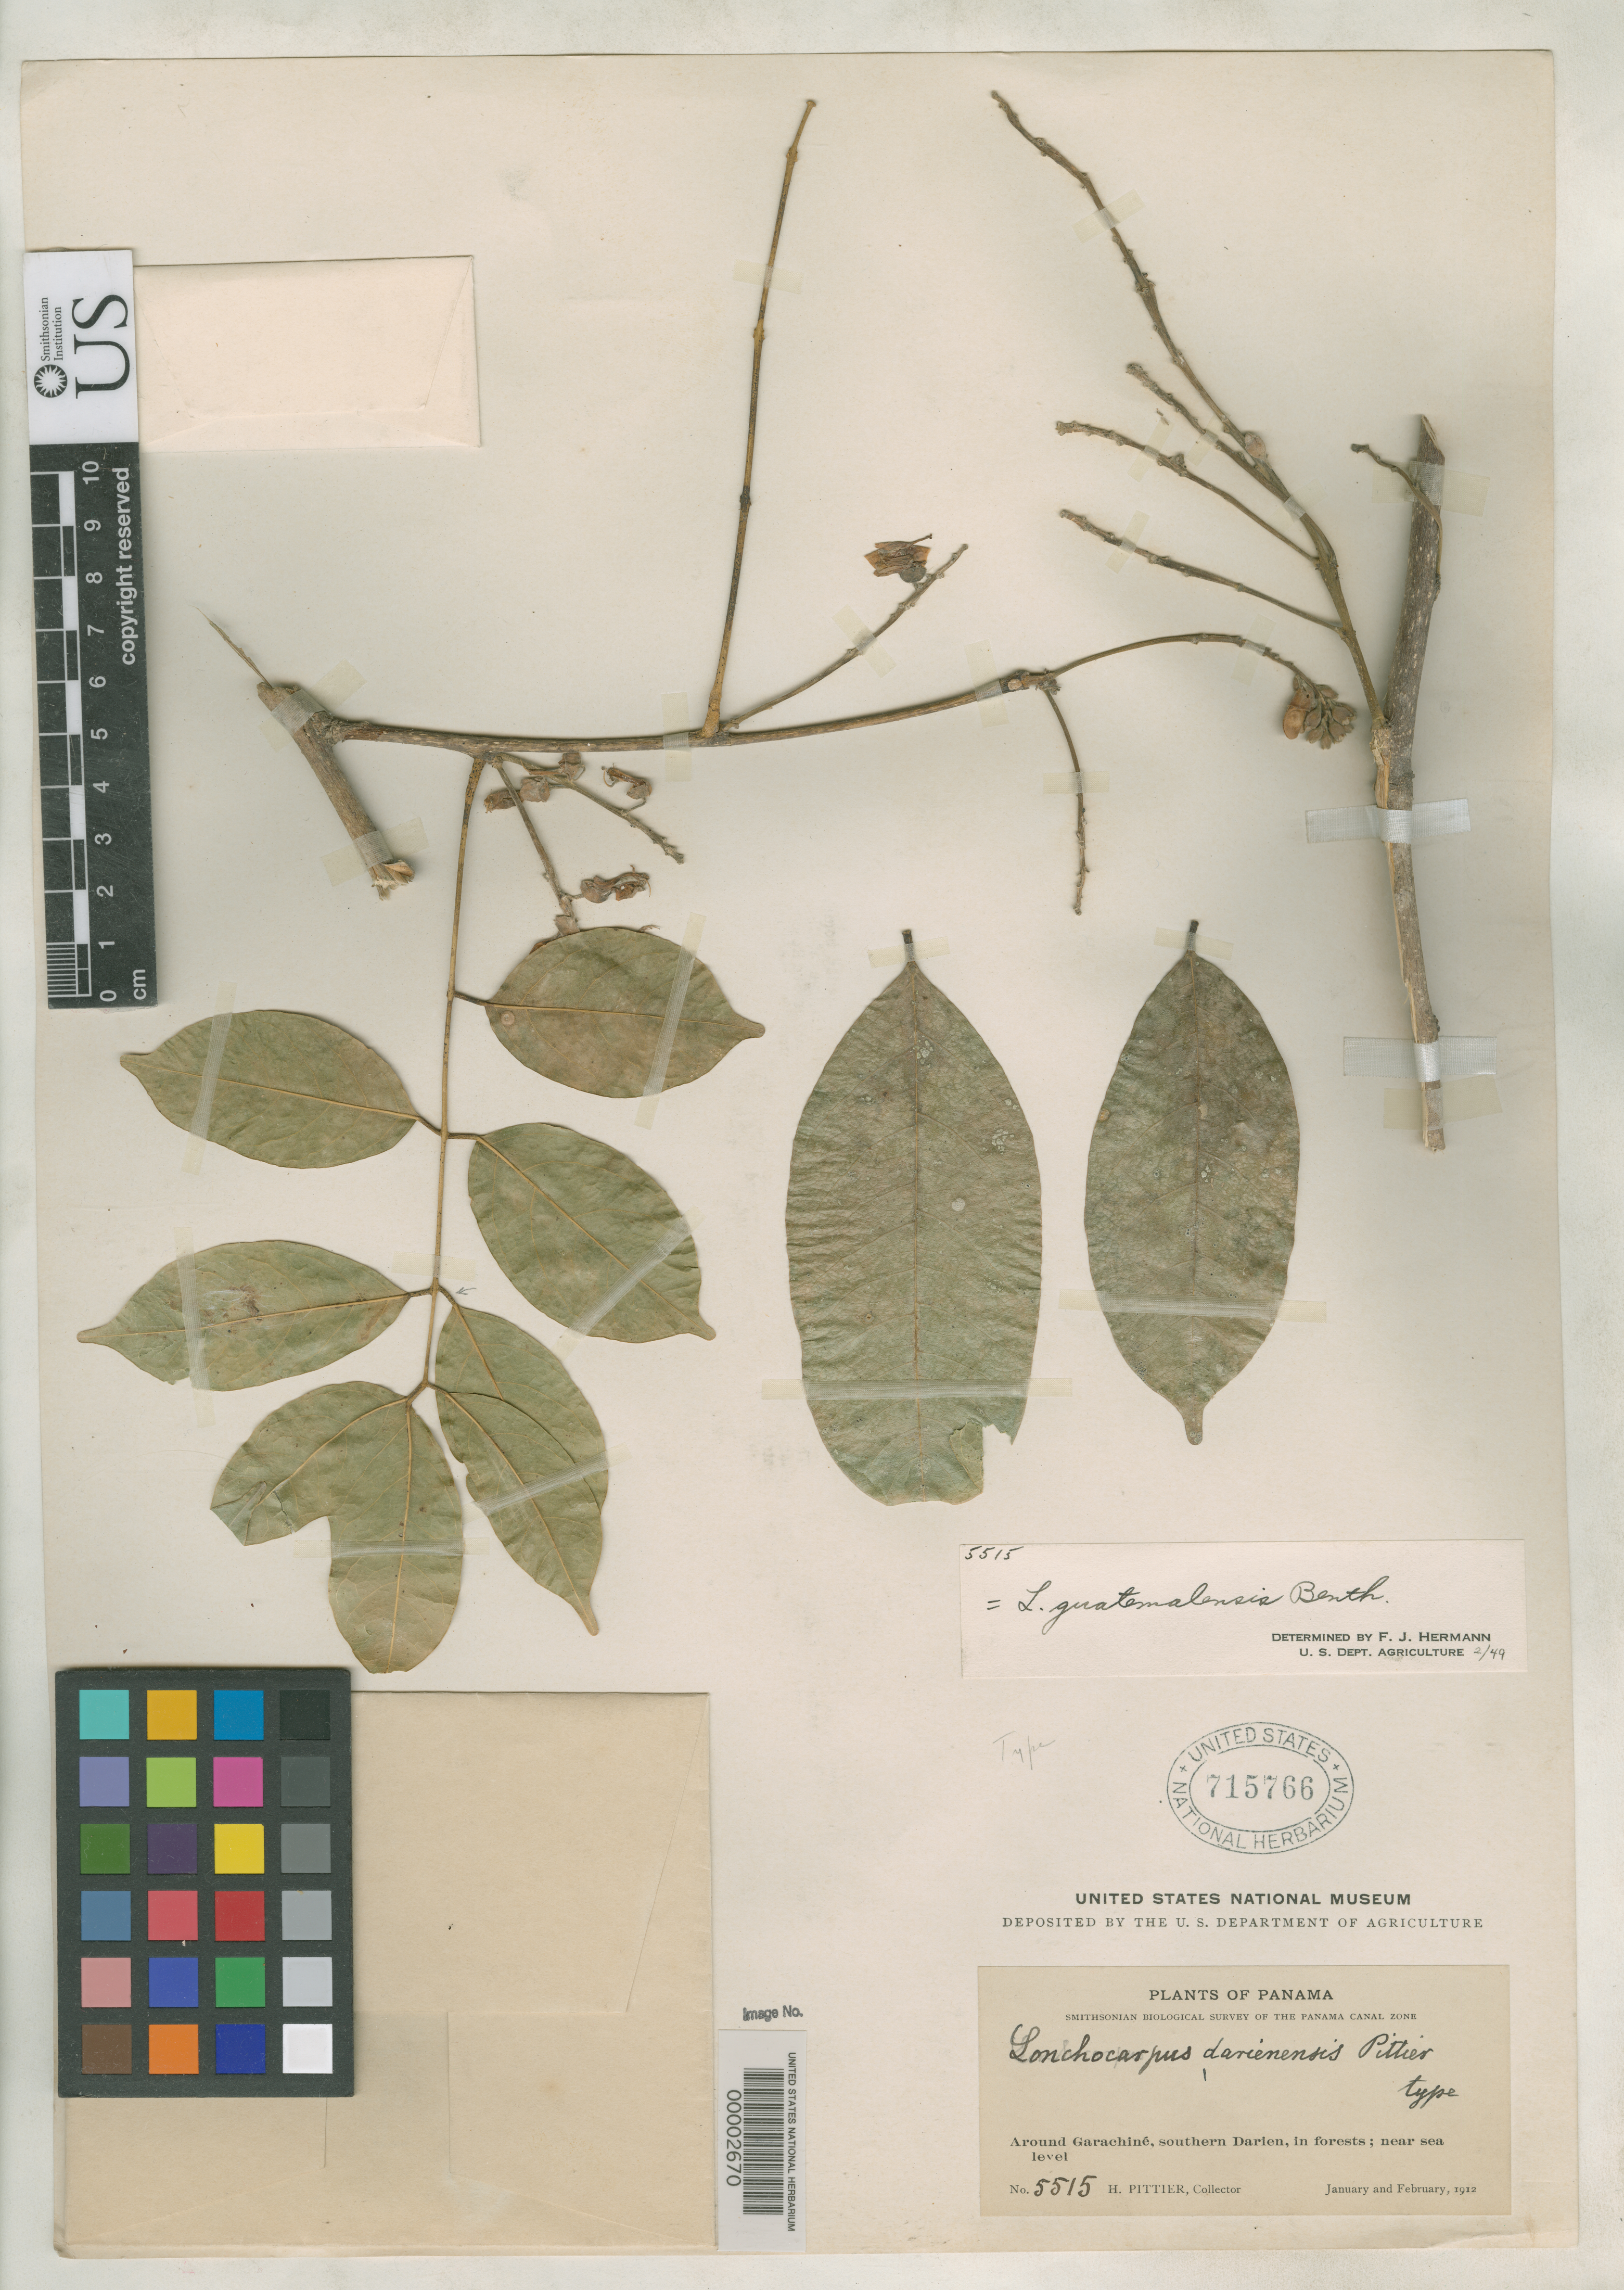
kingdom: Plantae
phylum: Tracheophyta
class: Magnoliopsida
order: Fabales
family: Fabaceae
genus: Lonchocarpus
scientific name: Lonchocarpus darienensis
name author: Pittier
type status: Holotype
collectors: H. F. Pittier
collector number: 5515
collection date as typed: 28 Jan 1912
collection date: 1912-01-28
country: Panama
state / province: Darién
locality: Near Garachine.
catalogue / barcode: US 715766